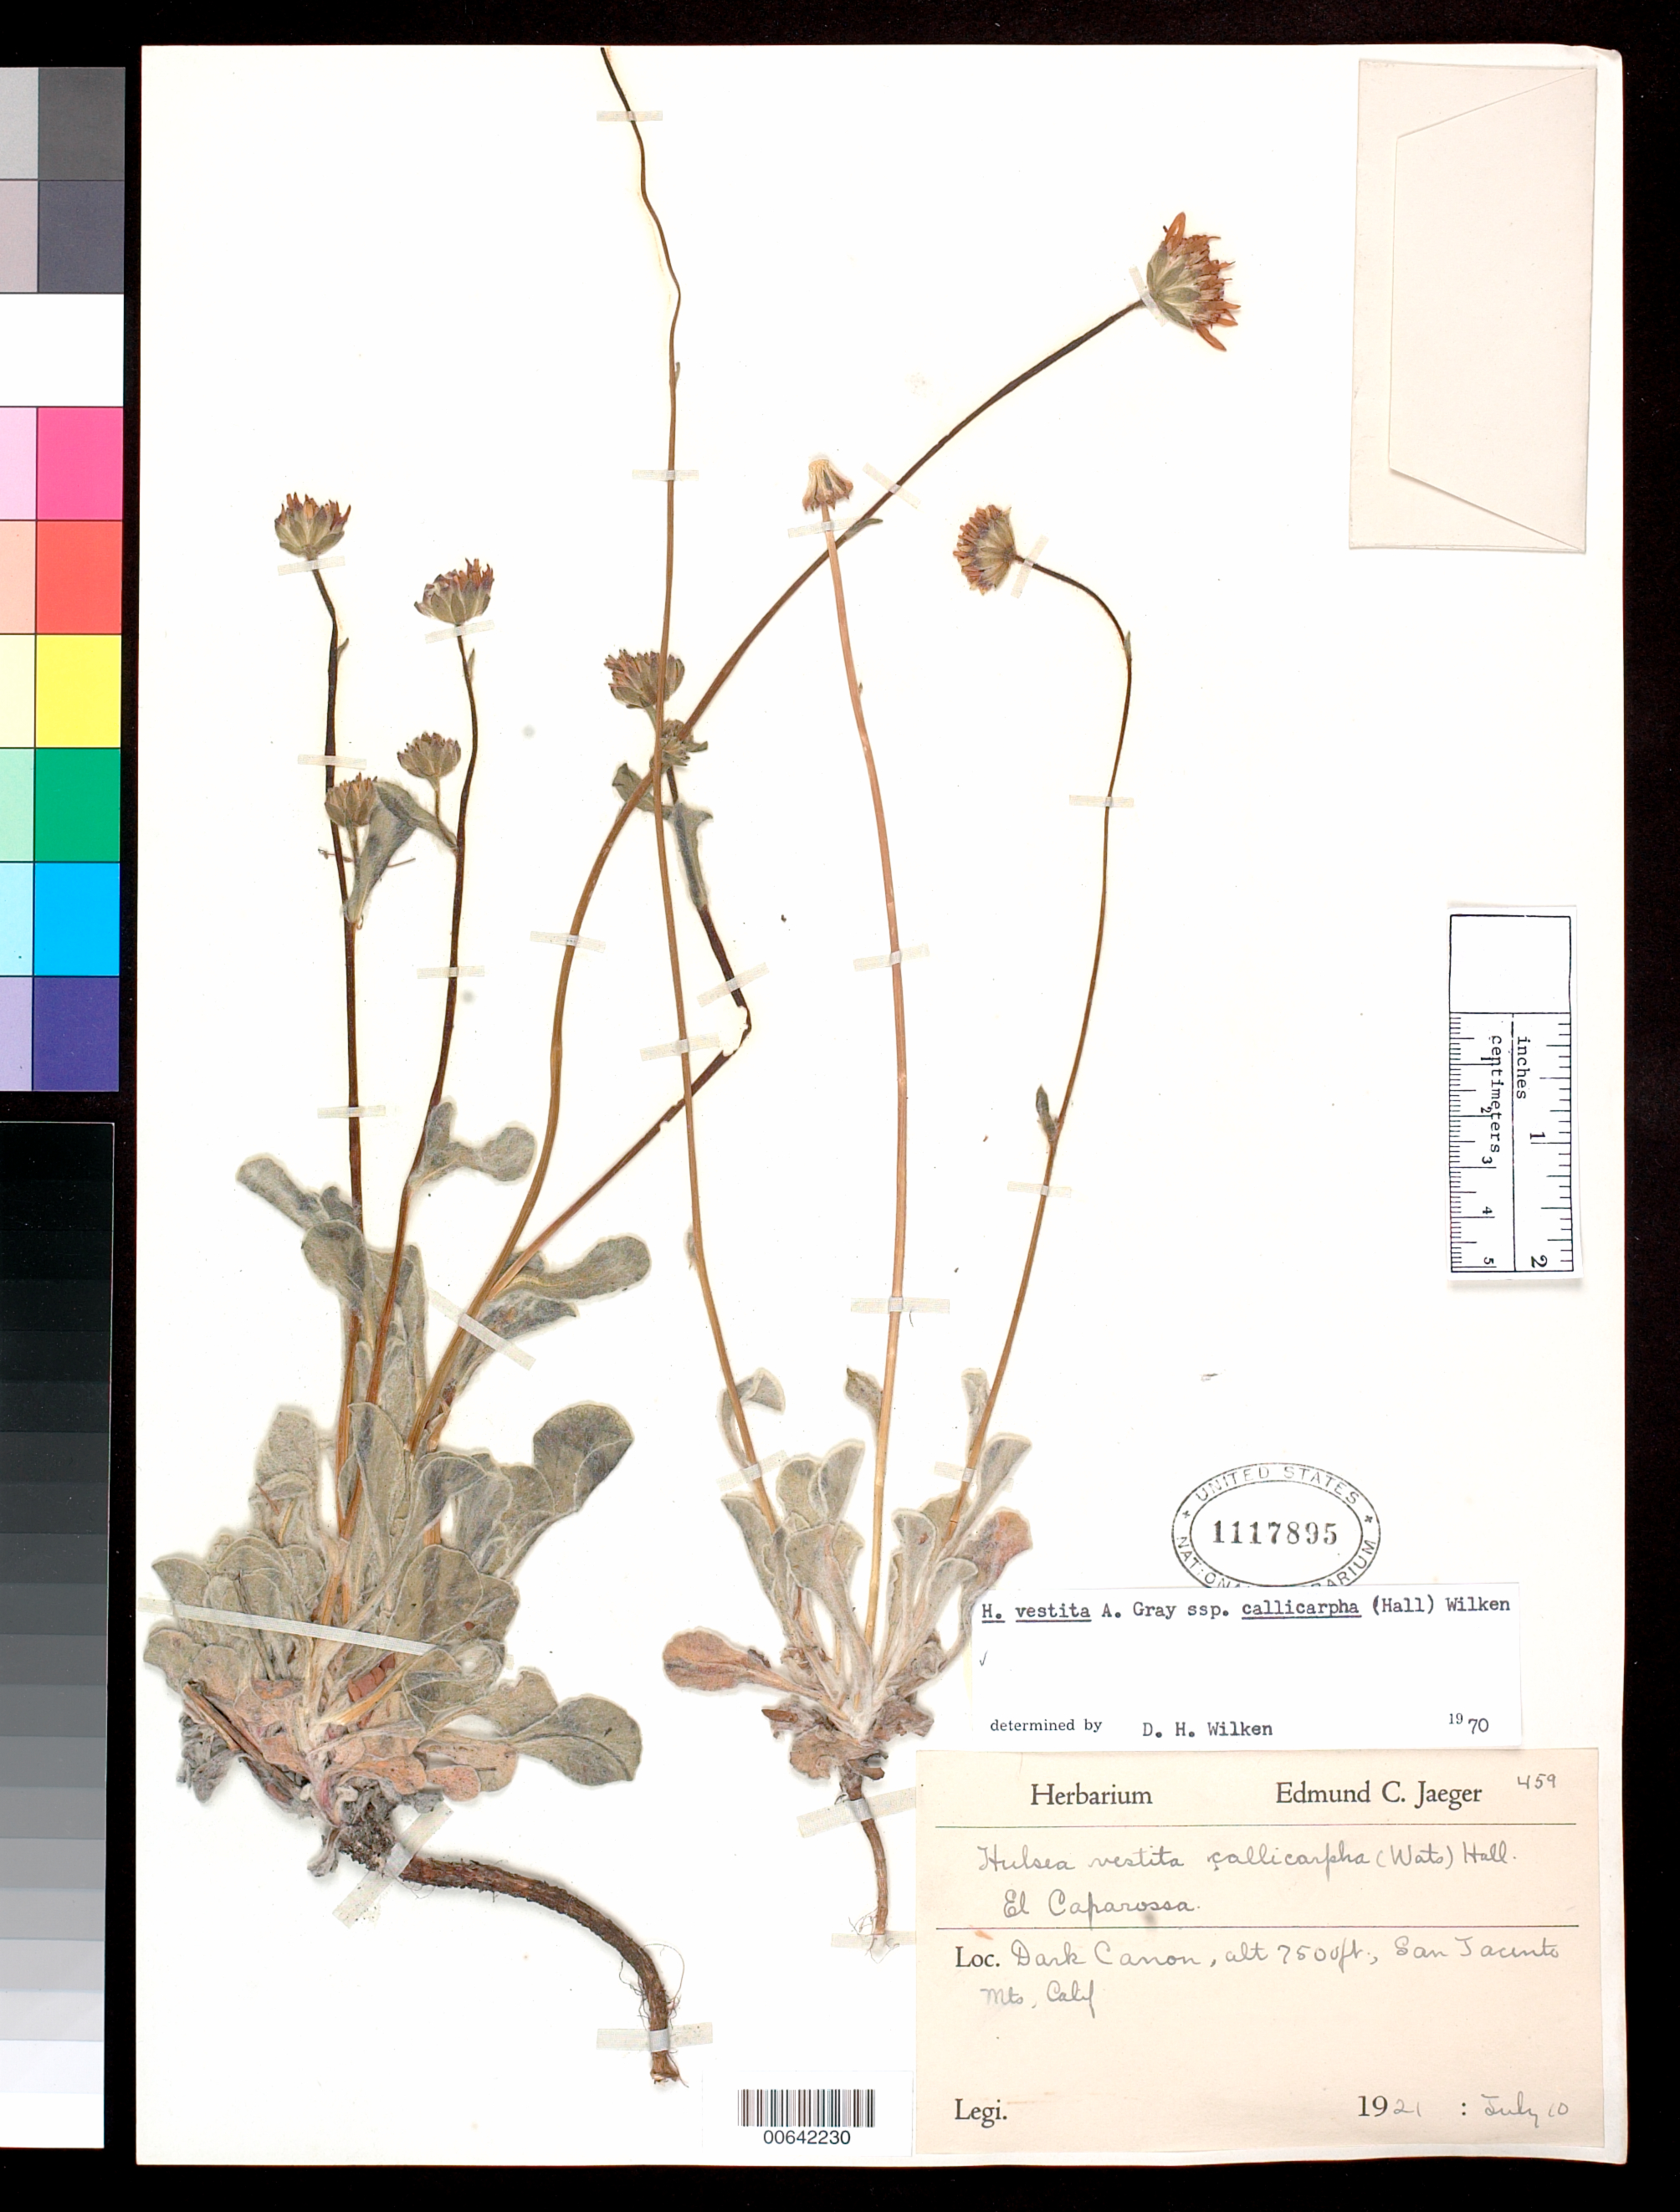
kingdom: Plantae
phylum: Tracheophyta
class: Magnoliopsida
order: Asterales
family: Asteraceae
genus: Hulsea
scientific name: Hulsea vestita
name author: A. Gray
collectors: E. Jaeger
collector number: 459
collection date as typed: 10 Jul 1921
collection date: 1921-07-10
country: United States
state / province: California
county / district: Riverside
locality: Dark Canon, San Jacinto Mts.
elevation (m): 2286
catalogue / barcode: US 1117895